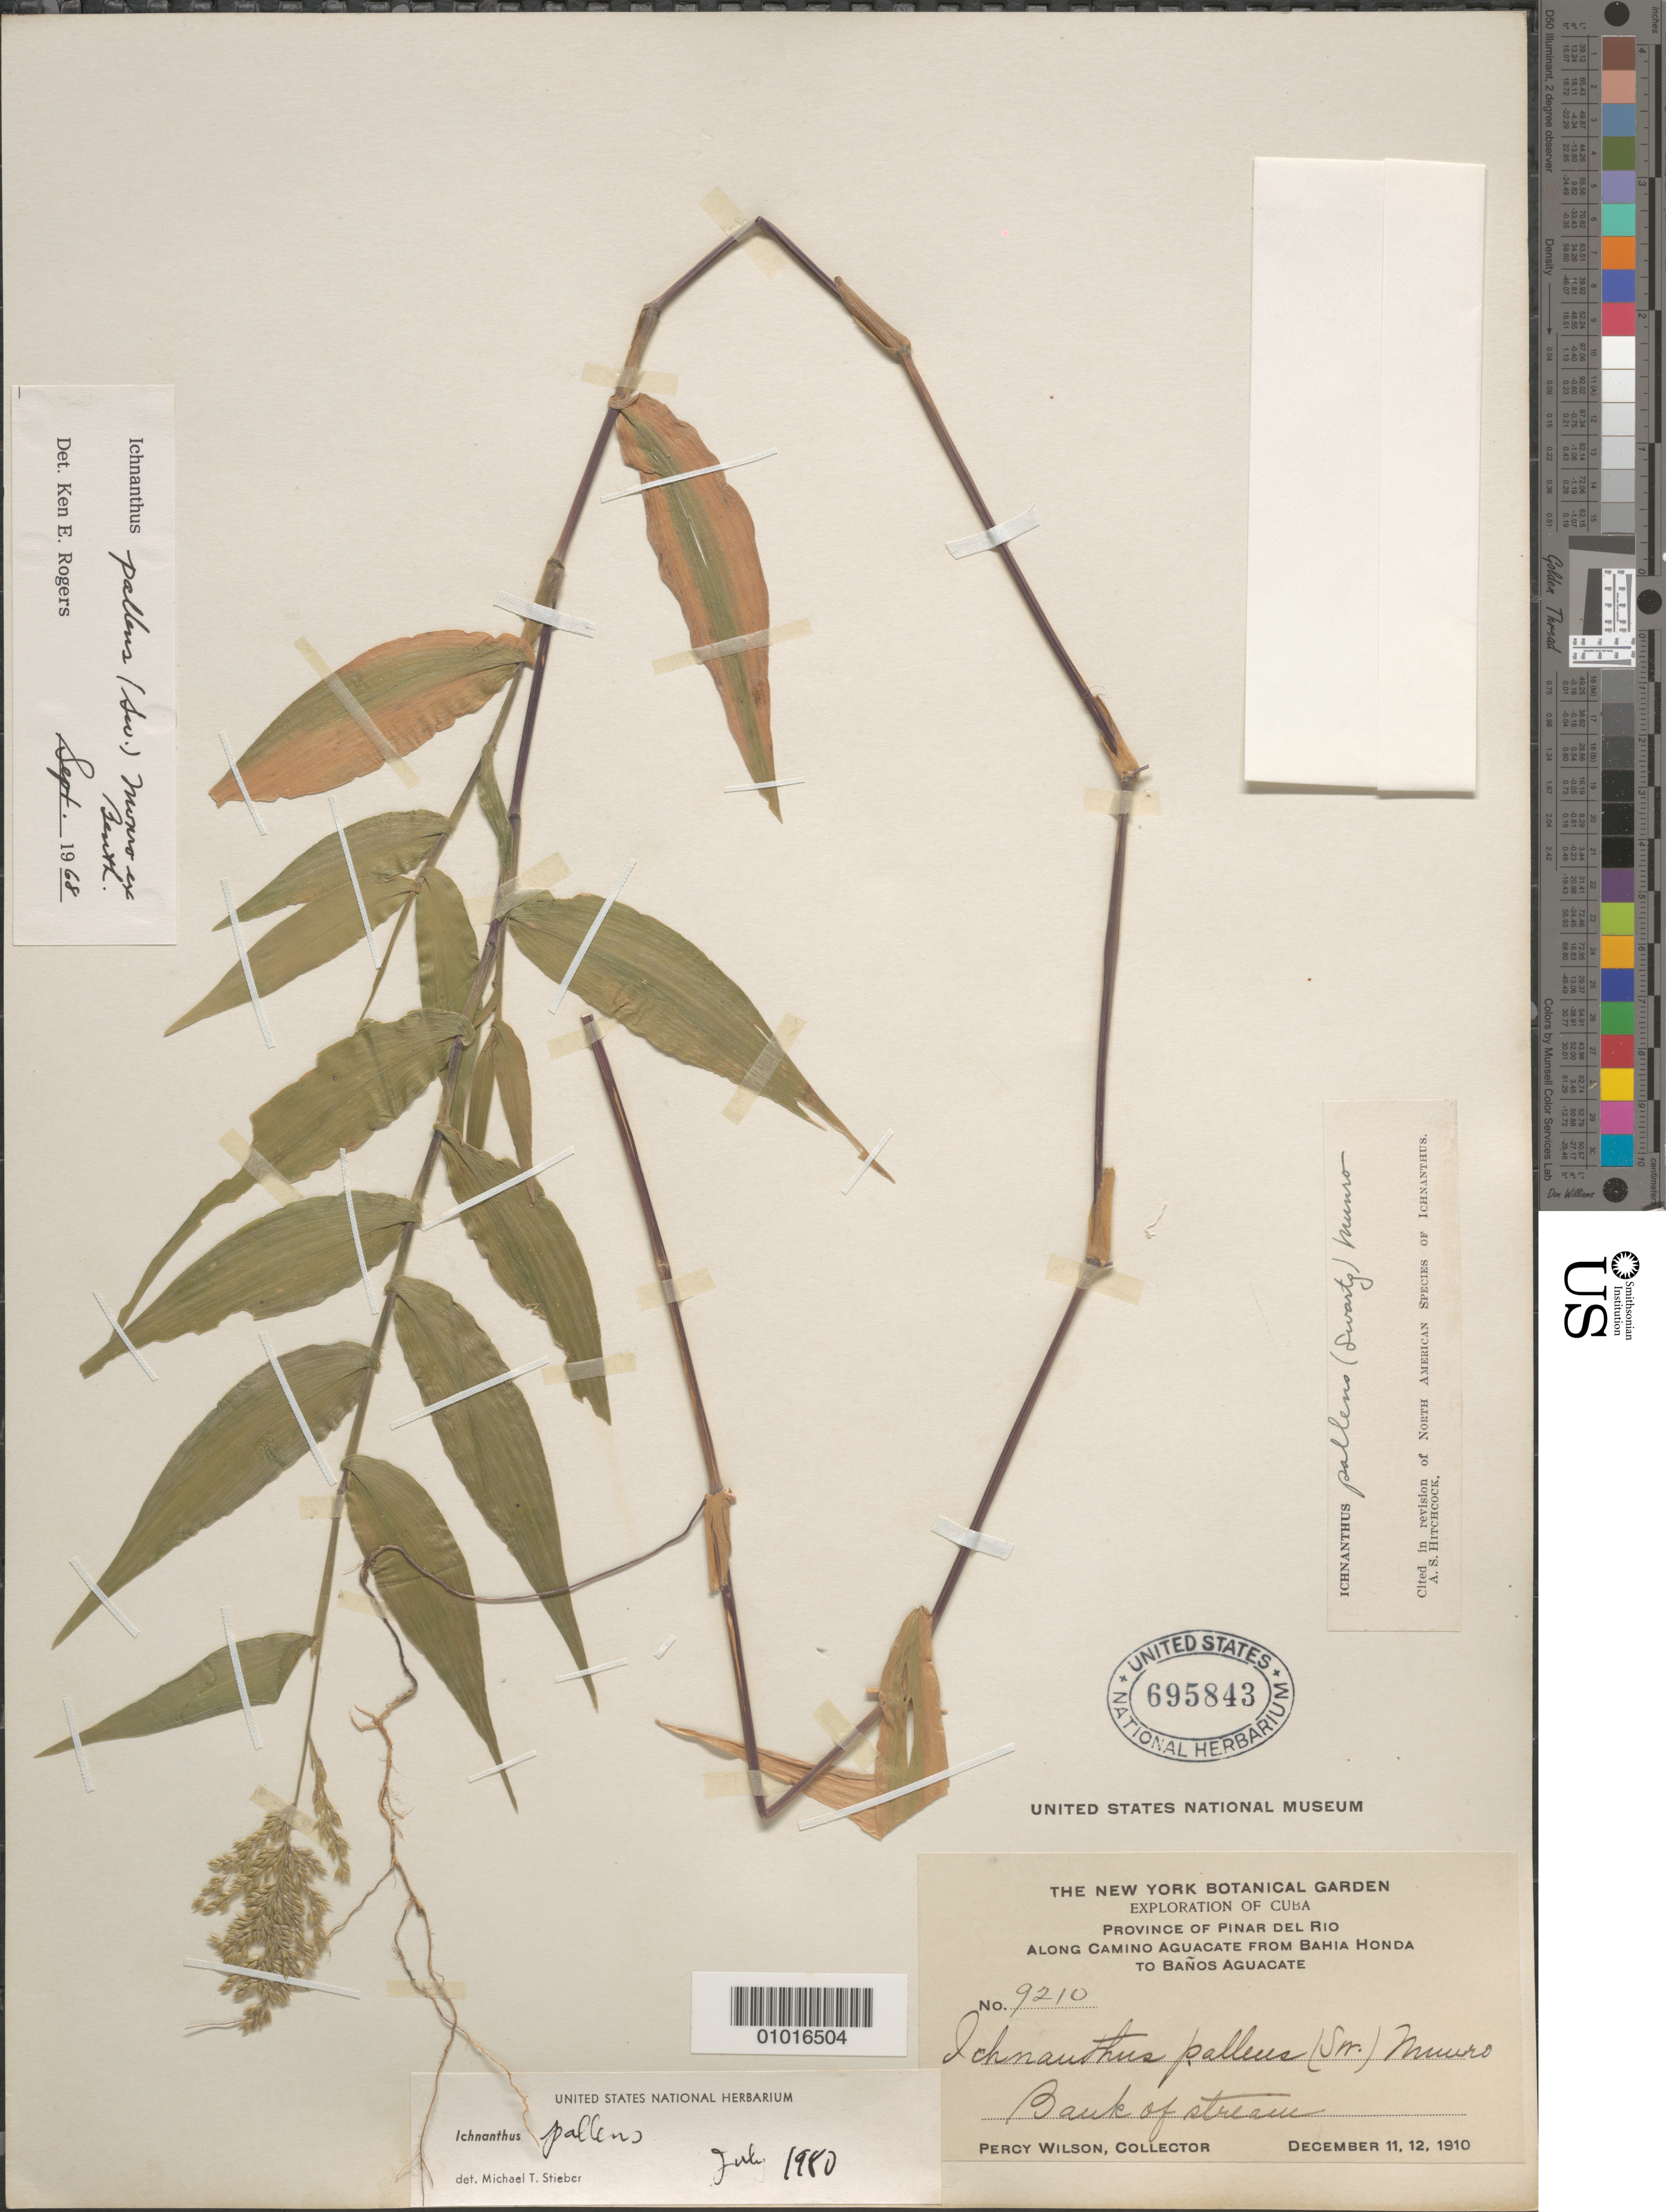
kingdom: Plantae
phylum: Tracheophyta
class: Liliopsida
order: Poales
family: Poaceae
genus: Ichnanthus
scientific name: Ichnanthus pallens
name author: (Sw.) Munro ex Benth.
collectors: P. Wilson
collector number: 9210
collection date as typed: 11 Dec 1910 to 12 Dec 1910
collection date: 1910-12-11/1910-12-12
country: Cuba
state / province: Pinar del Rio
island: Cuba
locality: Along Camino Aguacate from Bahia Honda to Banos Aguacate, bank of stream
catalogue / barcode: US 695843